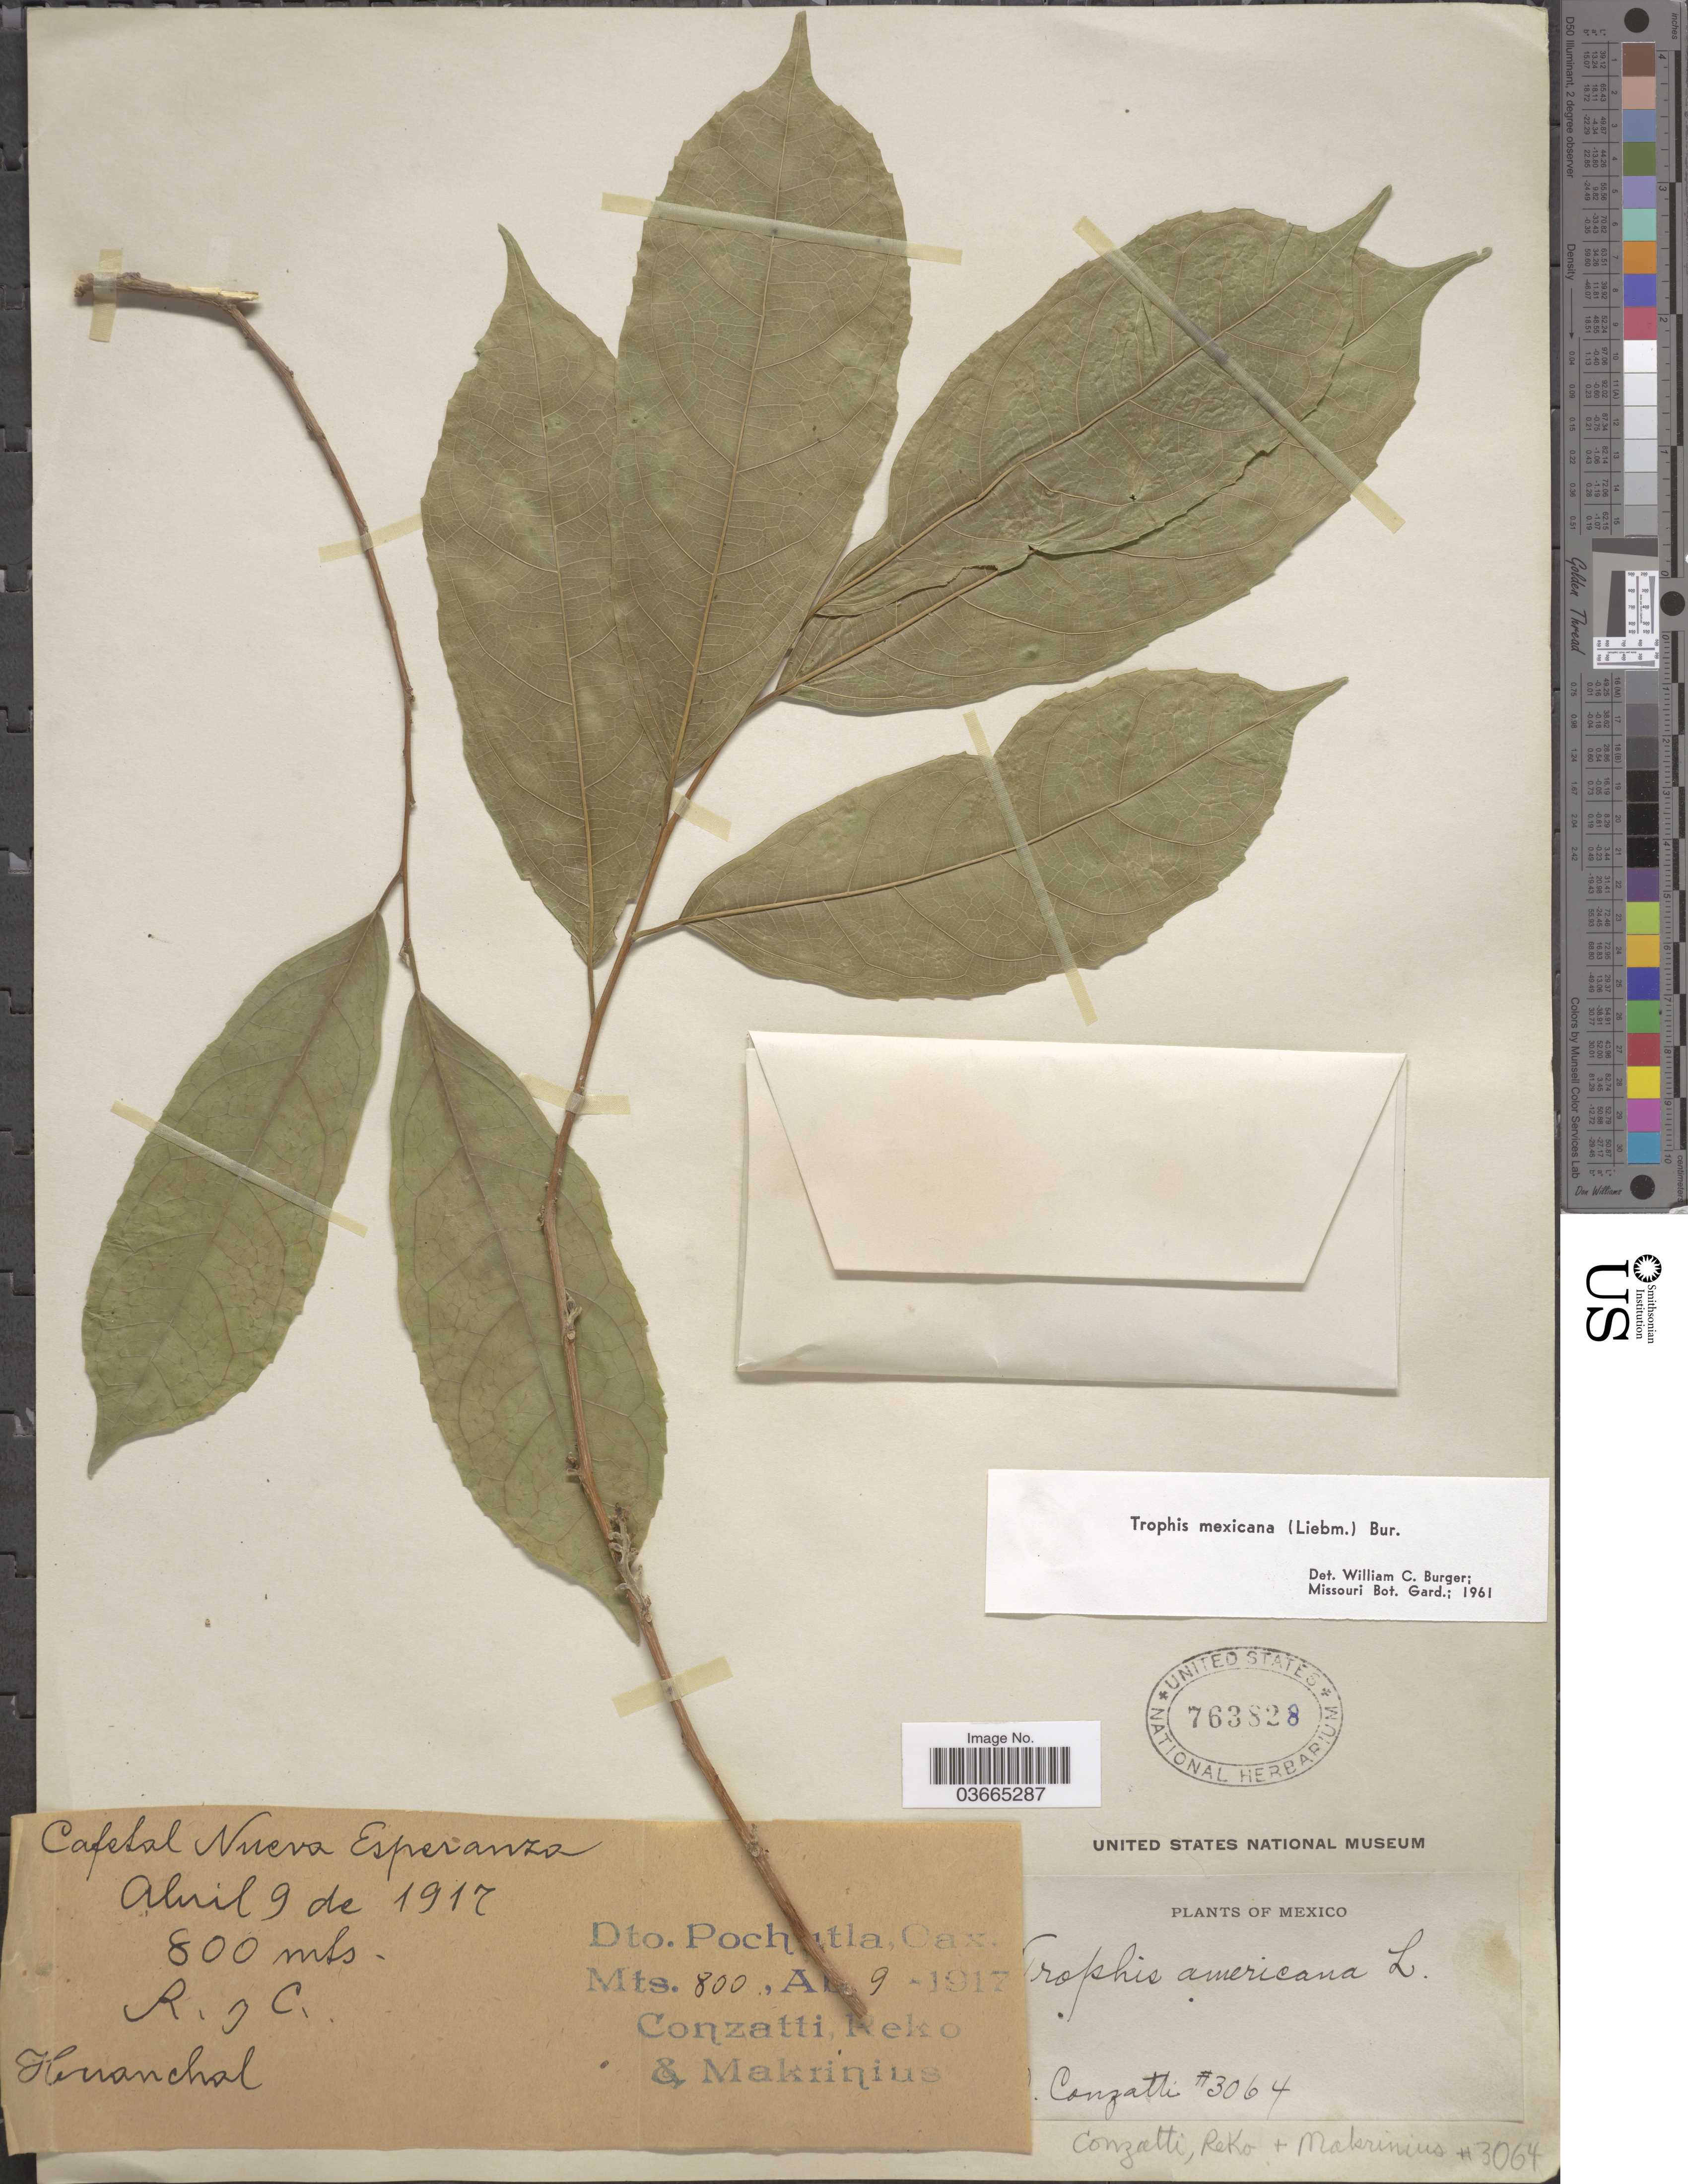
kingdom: Plantae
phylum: Tracheophyta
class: Magnoliopsida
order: Rosales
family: Moraceae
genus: Trophis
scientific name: Trophis mexicana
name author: (Liebm.) Bureau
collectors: Conzatti, --, -. Reko & -. Makrinius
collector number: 3064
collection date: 1917-04-09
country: Mexico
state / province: Oaxaca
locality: Cafetal Nueva Esperanza. Dto. Poch!tla.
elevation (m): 800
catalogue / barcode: US 763828